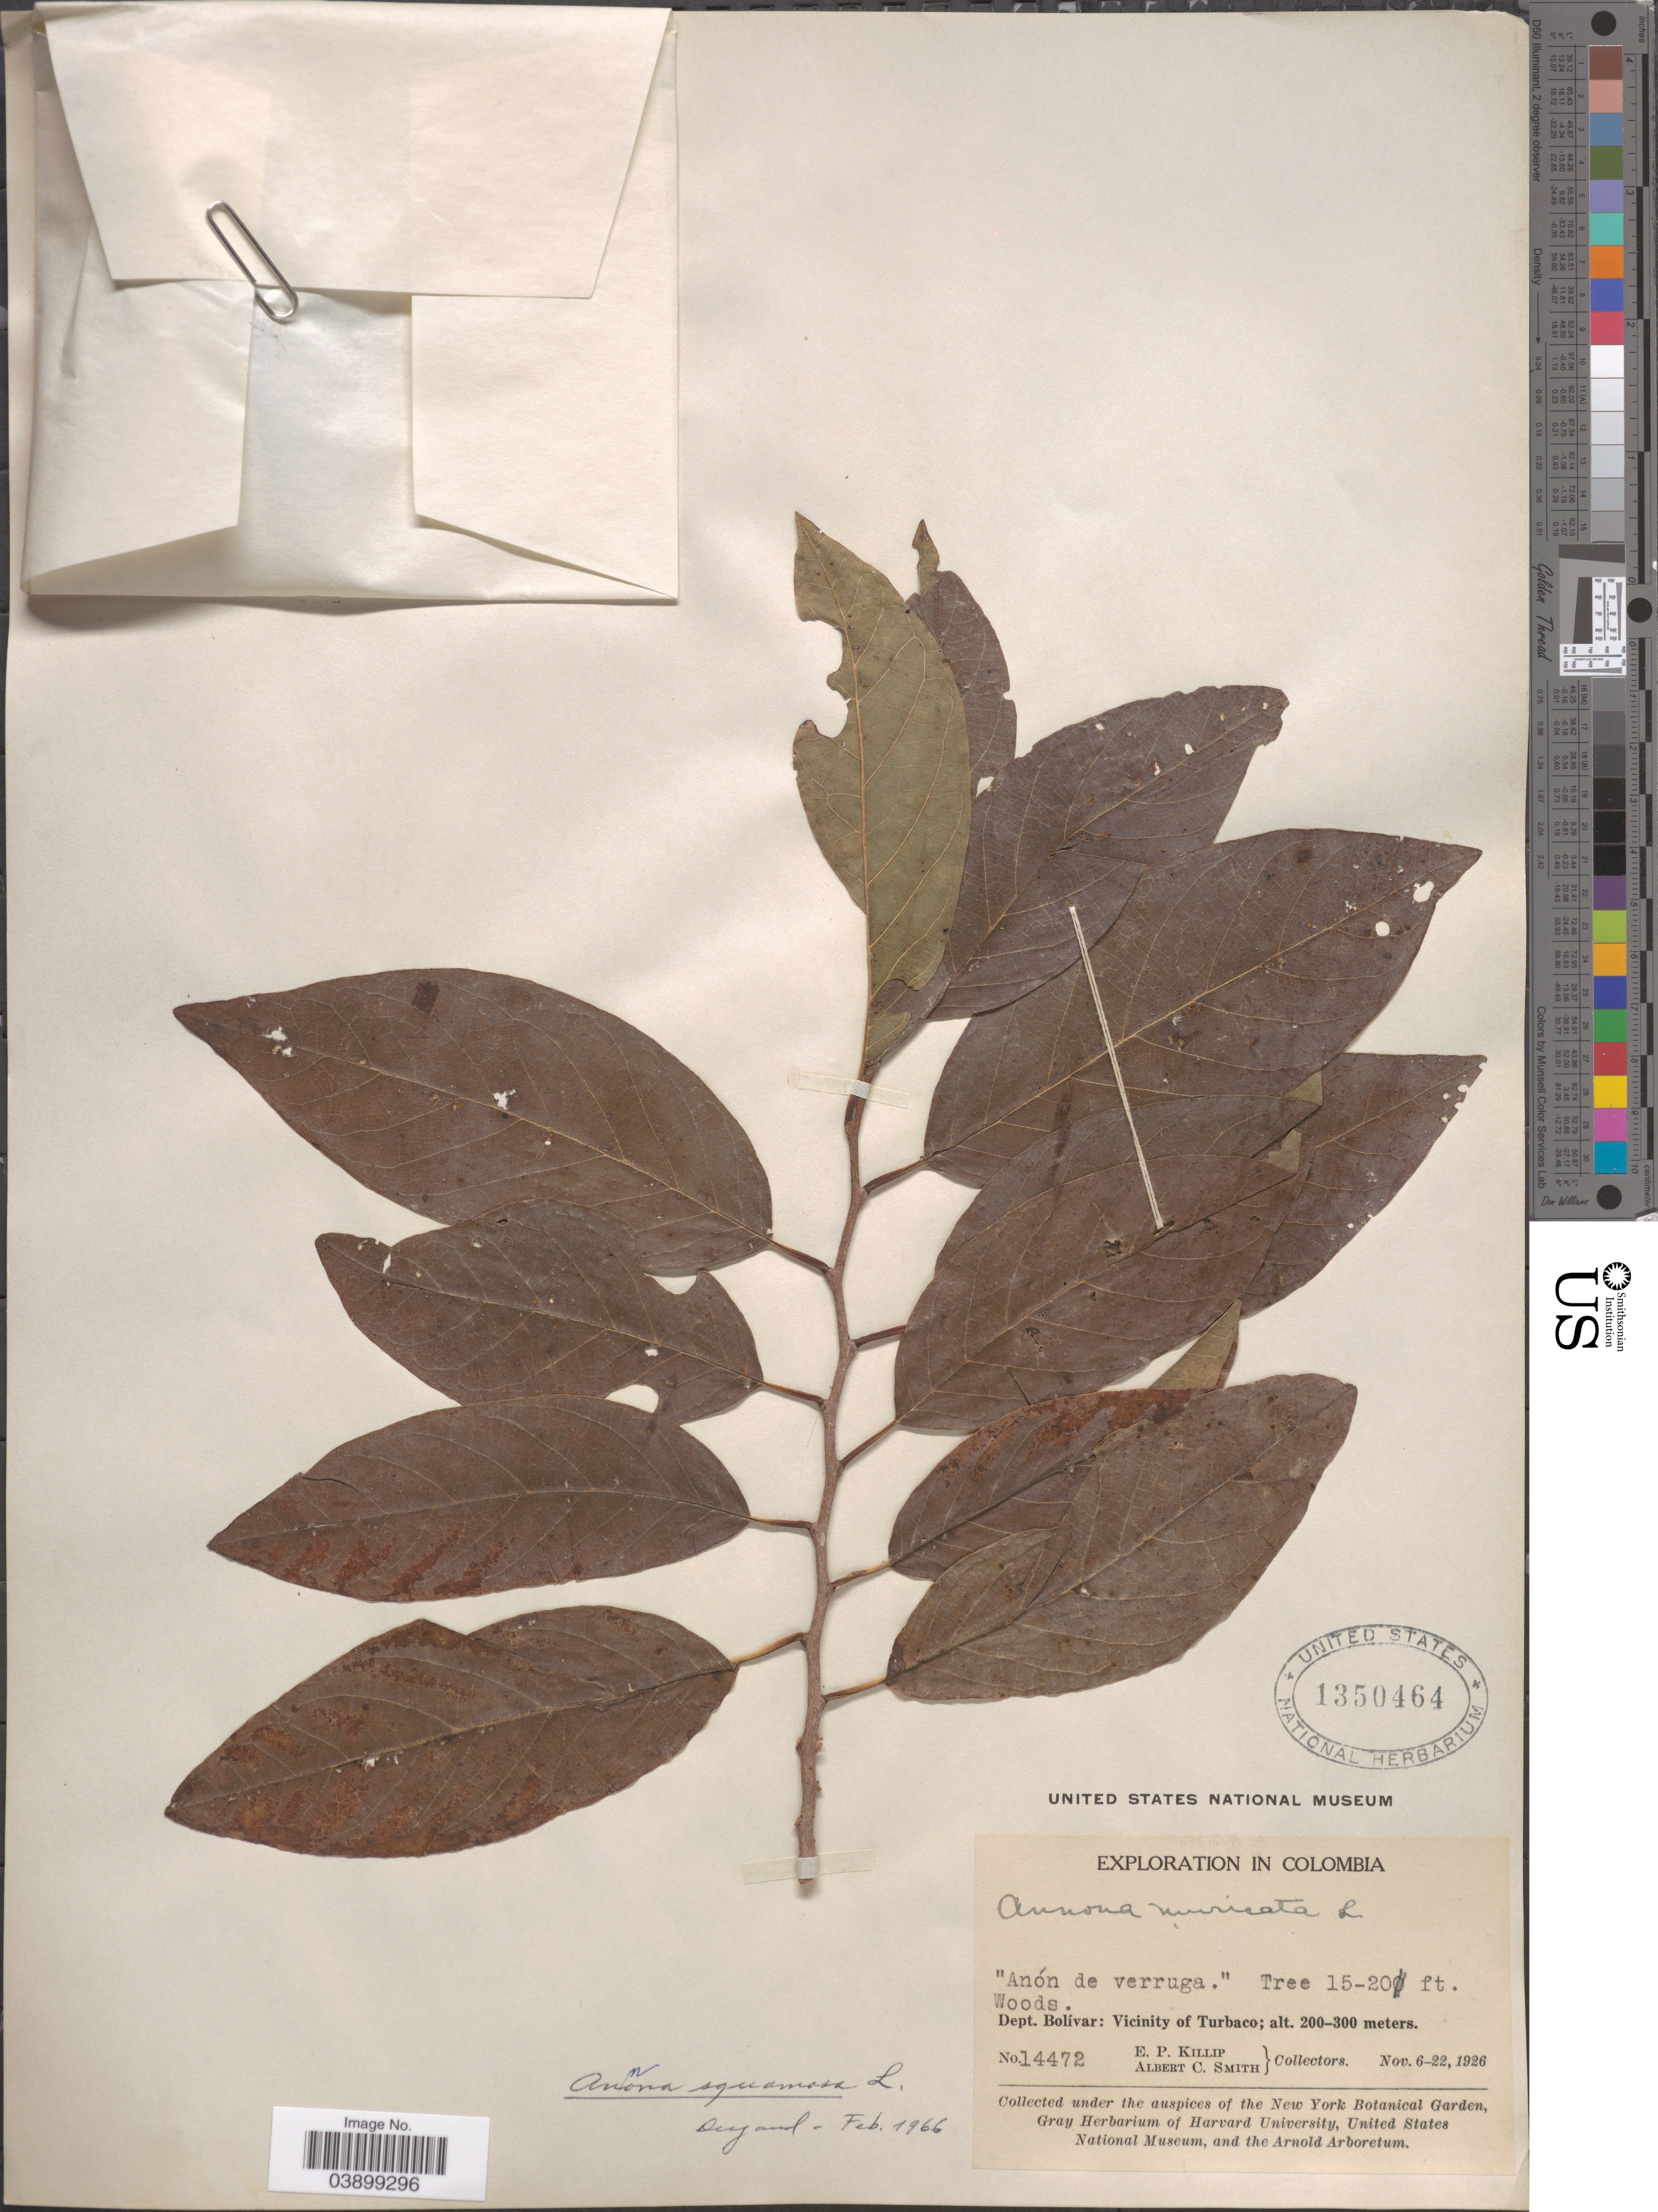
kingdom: Plantae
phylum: Tracheophyta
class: Magnoliopsida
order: Magnoliales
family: Annonaceae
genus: Annona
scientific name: Annona squamosa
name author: L.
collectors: E. P. Killip & A. C. Smith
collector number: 14472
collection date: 1926-11-06/1926-11-22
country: Colombia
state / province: Bolívar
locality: Dept. Bolívar: Vicinity of Turbaco.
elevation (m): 200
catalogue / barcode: US 1350464